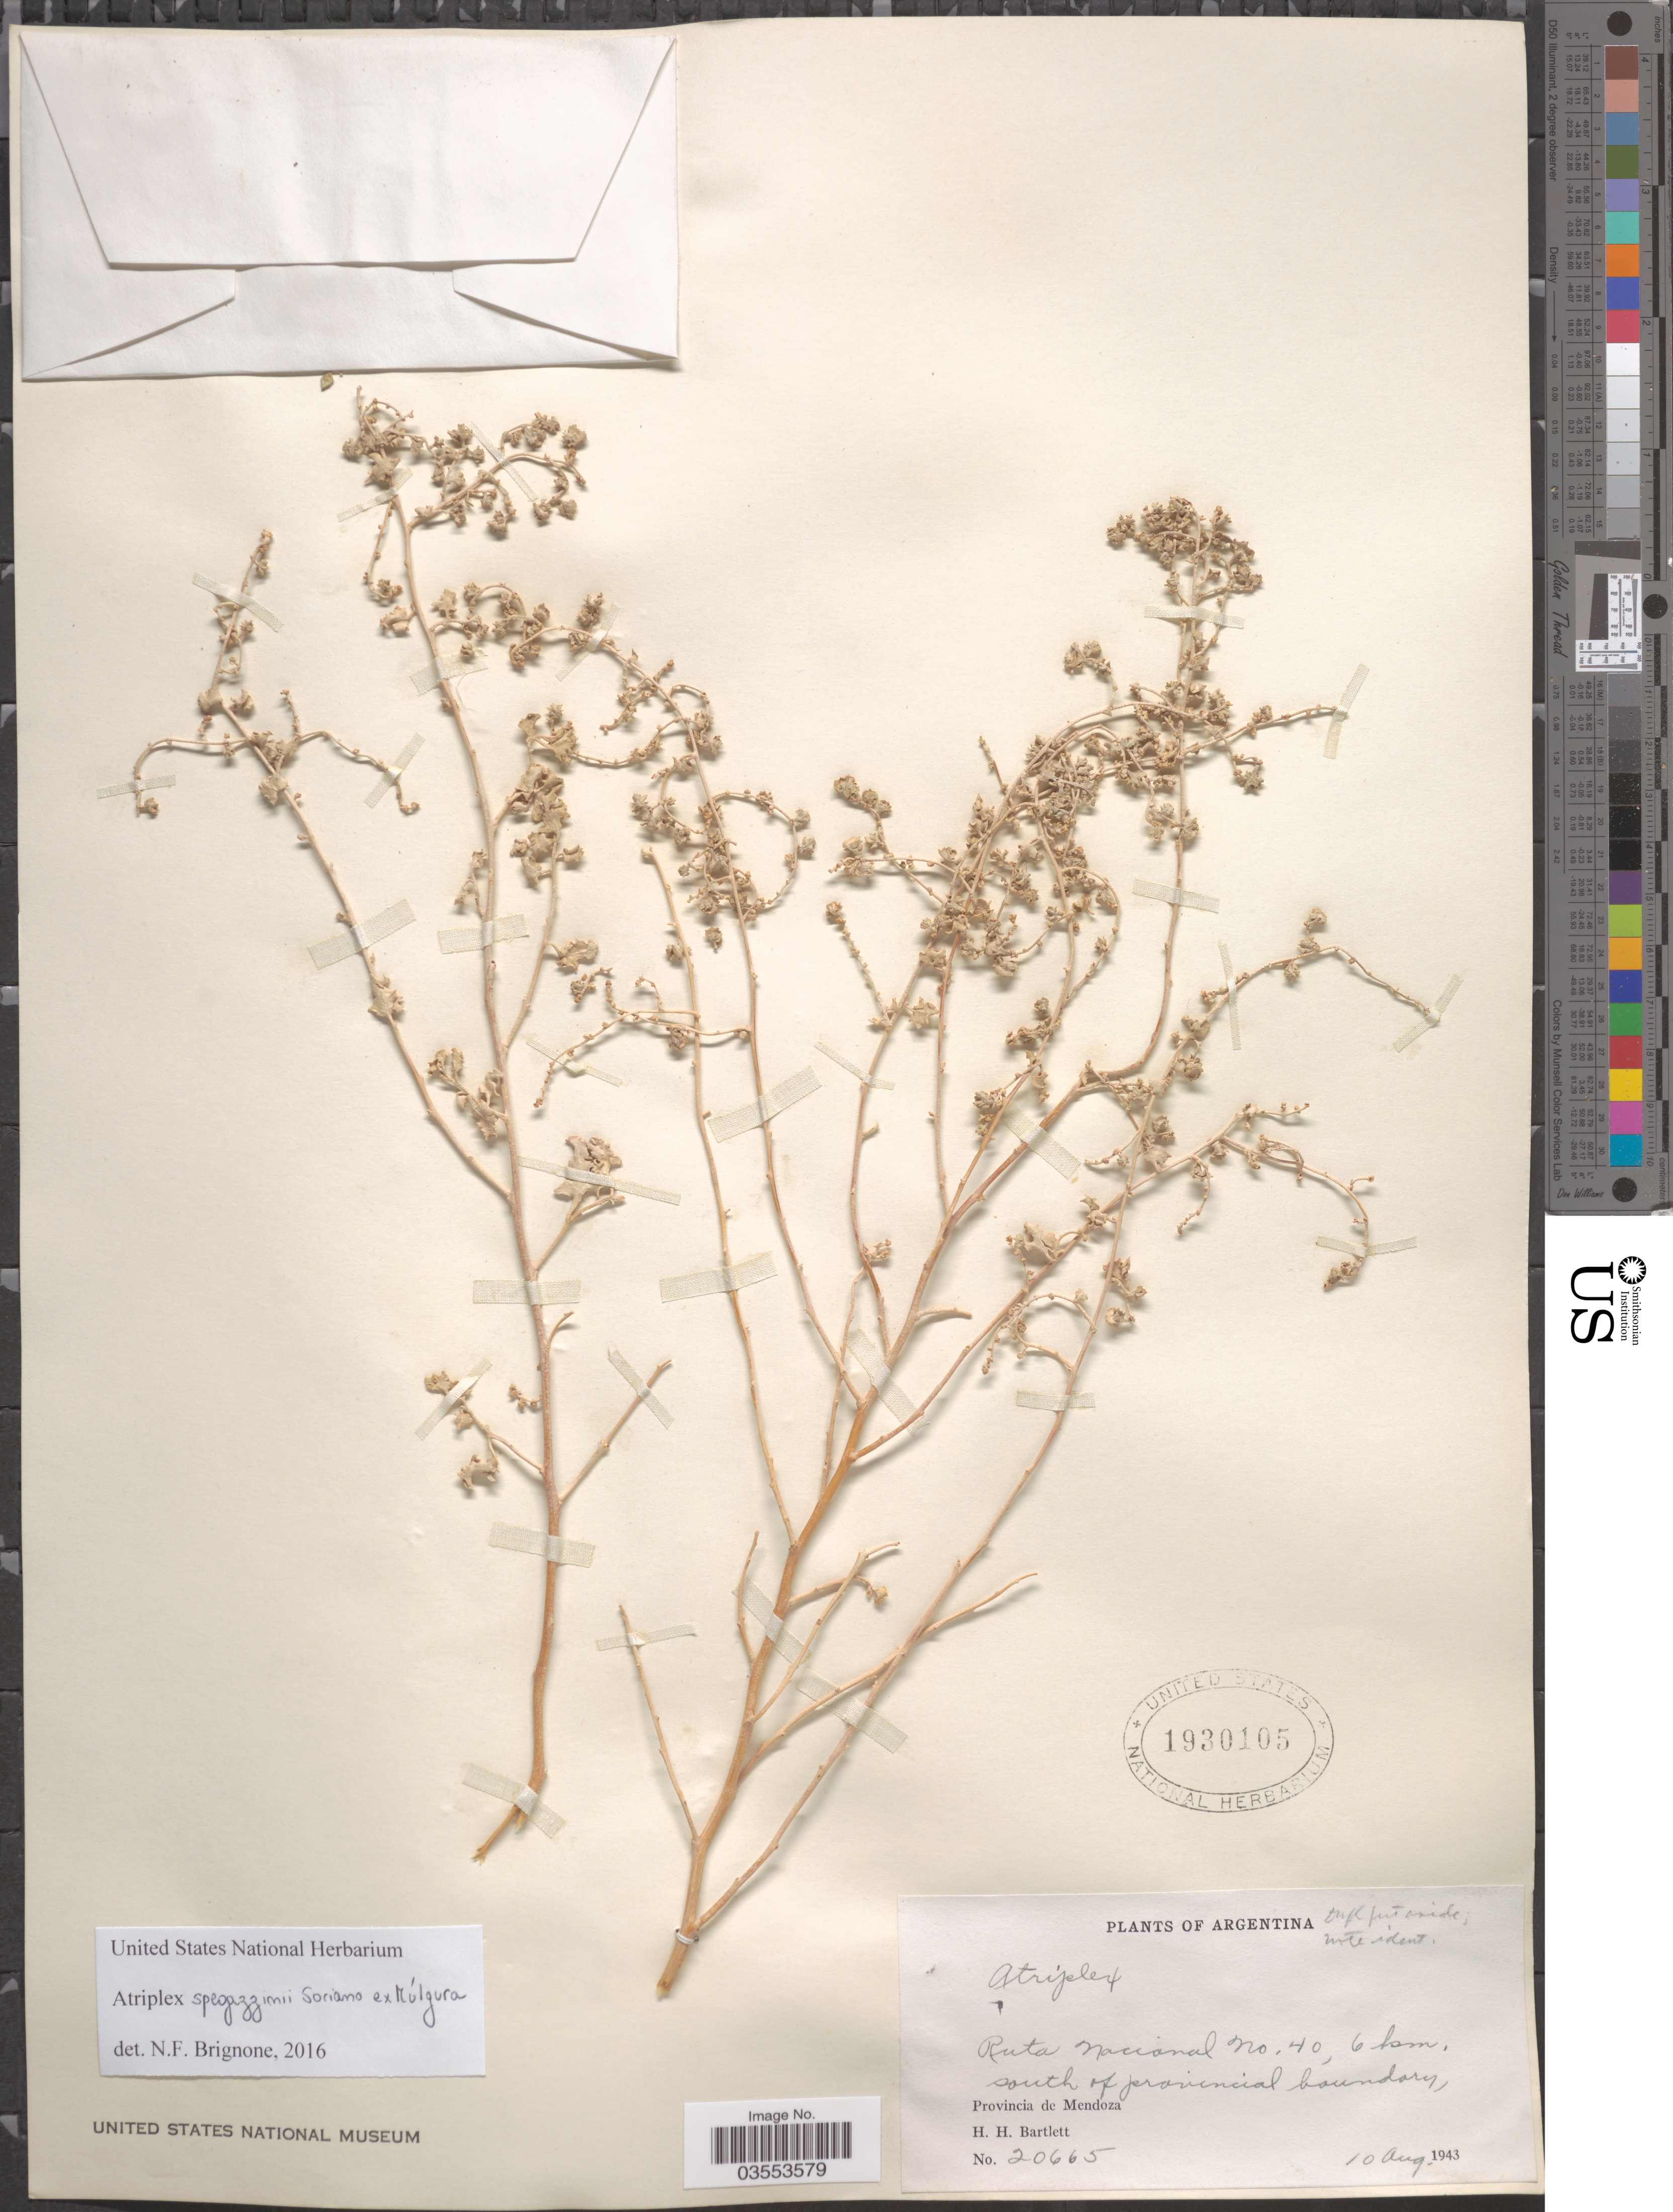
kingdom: Plantae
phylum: Tracheophyta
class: Magnoliopsida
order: Caryophyllales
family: Amaranthaceae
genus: Atriplex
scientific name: Atriplex sp.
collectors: H. H. Bartlett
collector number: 20665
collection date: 1943-08-10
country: Argentina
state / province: Mendoza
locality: Ruta Nacional No. 40, 6 km. south of provincial boundary.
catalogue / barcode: US 1930105